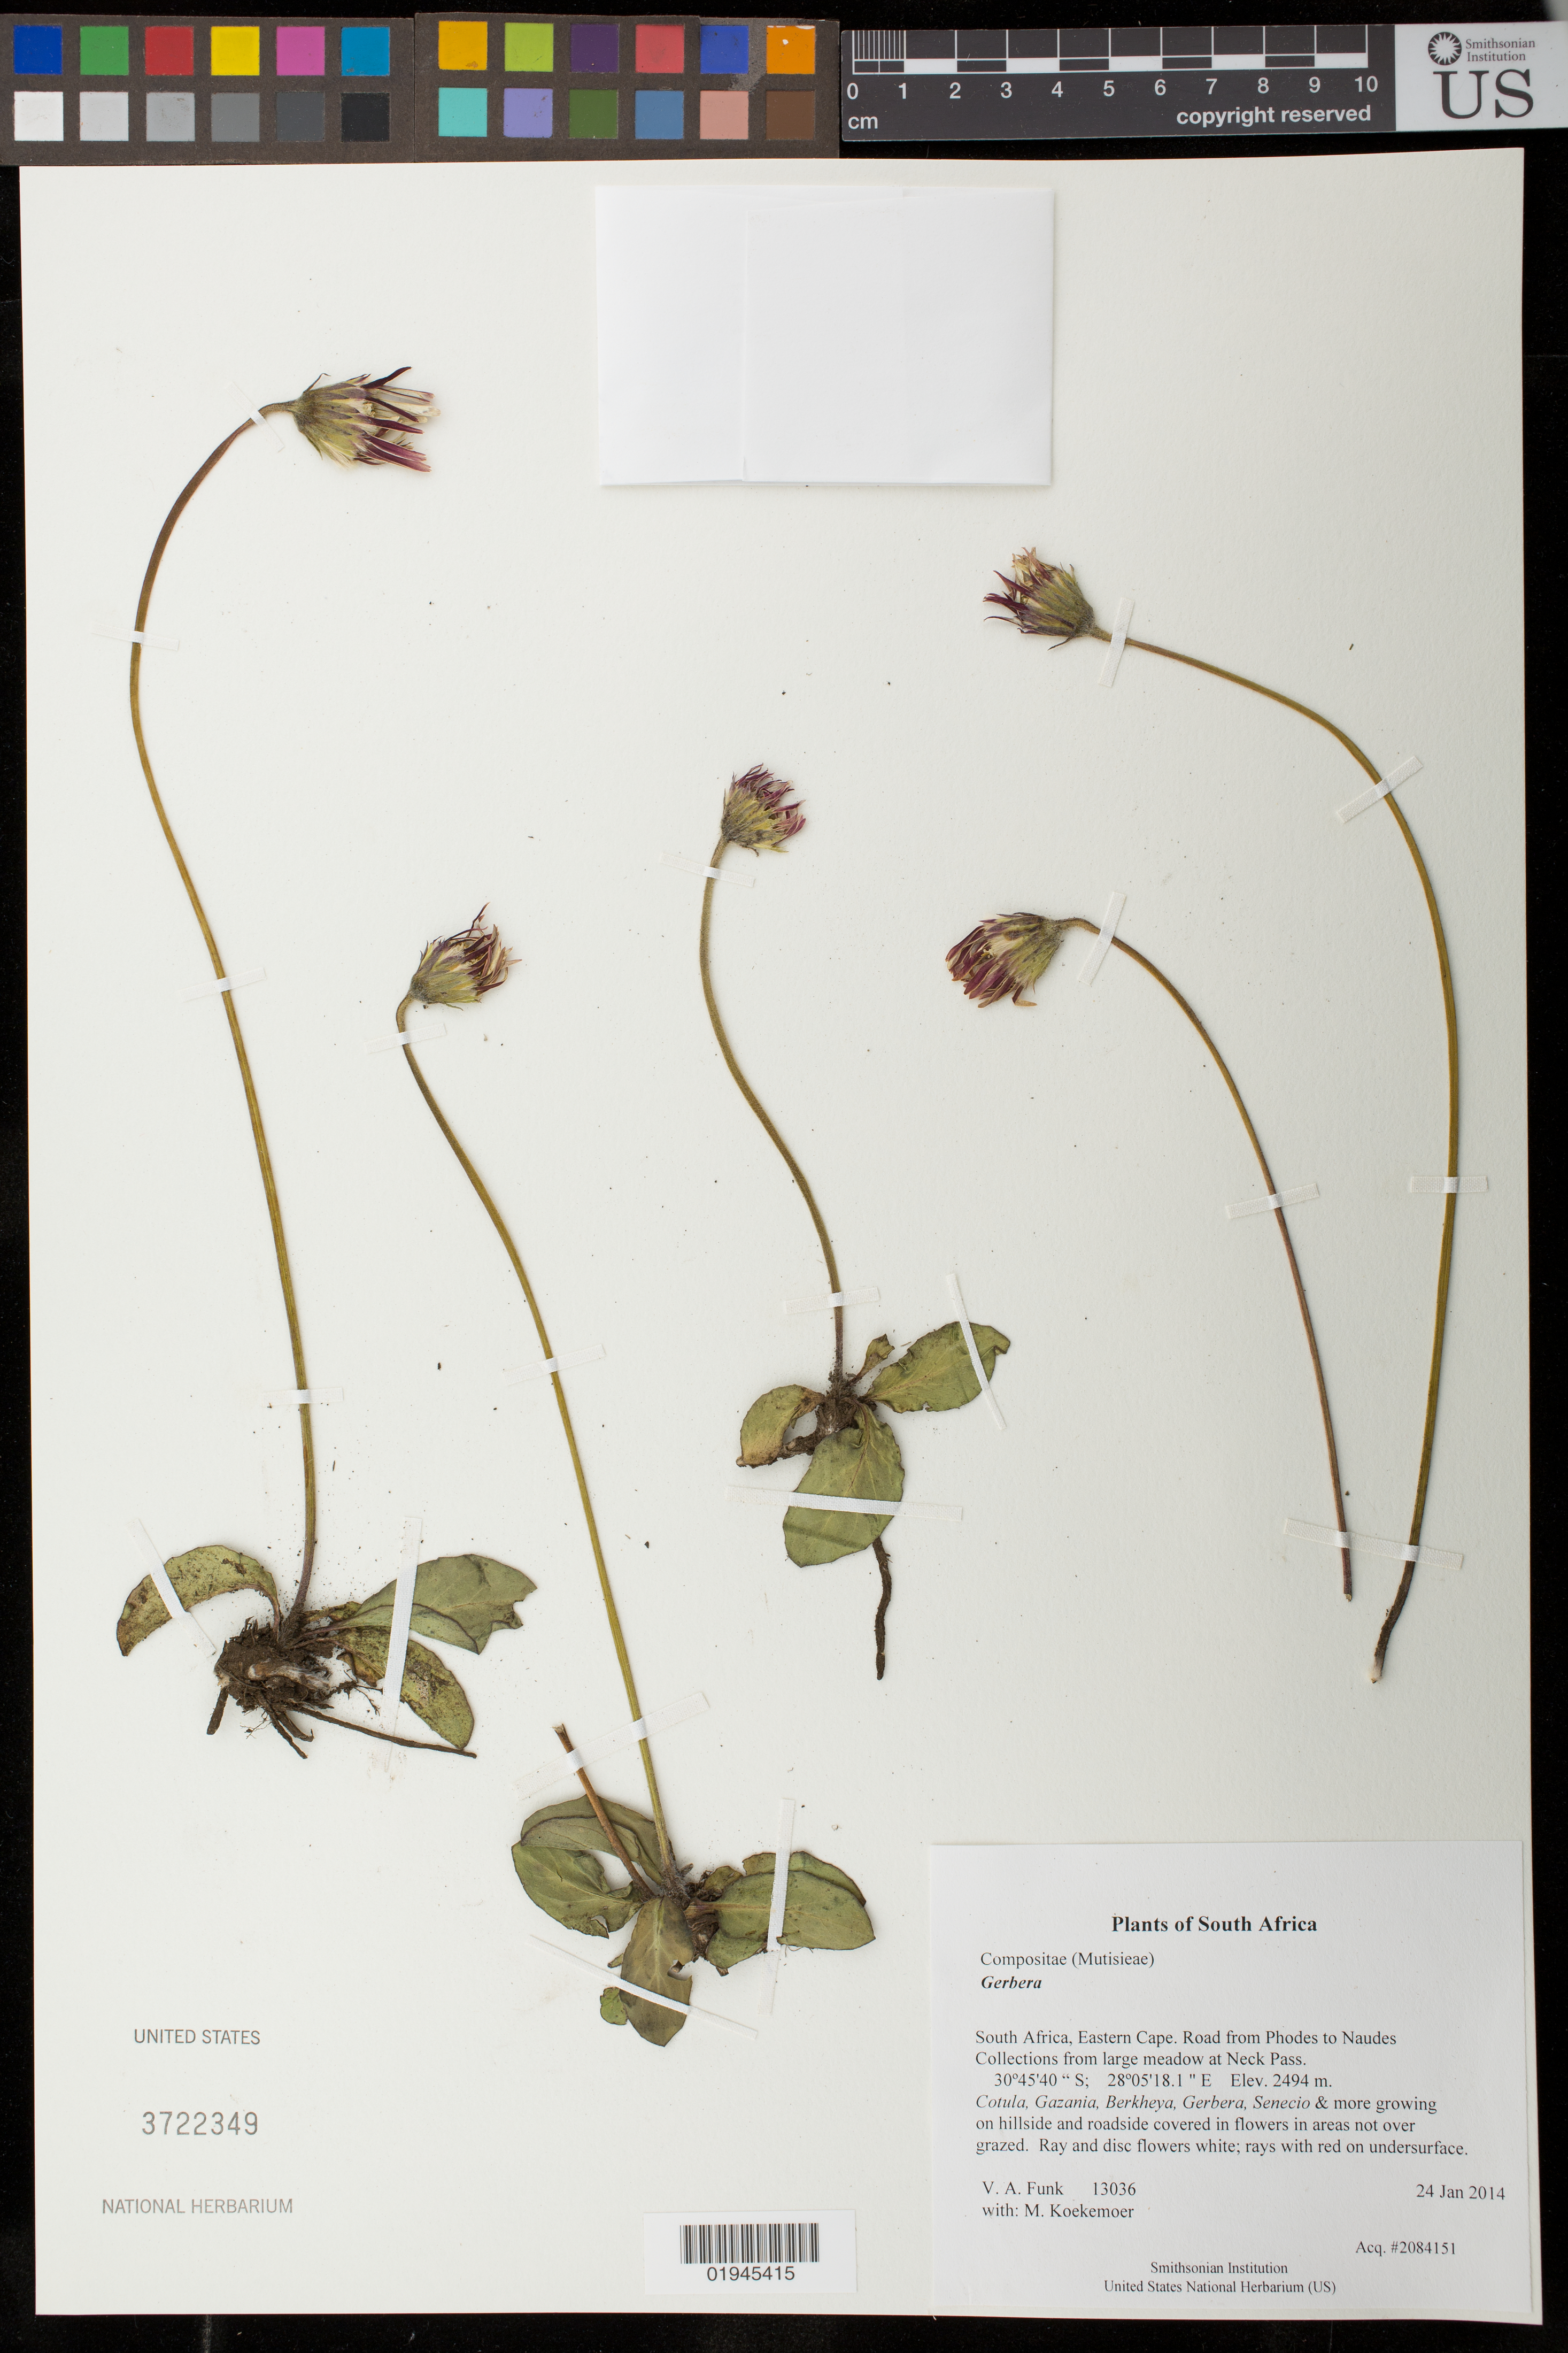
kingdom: Plantae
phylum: Tracheophyta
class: Magnoliopsida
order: Asterales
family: Asteraceae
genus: Gerbera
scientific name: Gerbera sp.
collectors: M. Koekemoer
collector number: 13036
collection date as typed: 24 Jan 2014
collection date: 2014-01-24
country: South Africa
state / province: Eastern Cape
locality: Road from Phodes to Naudes Neck Pass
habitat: Cotula, Gazania, Berkheya, Gerbera, Senecio & more growing on hillside and roadside covered in flowers in areas not over grazed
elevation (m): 2494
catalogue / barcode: US 3722349